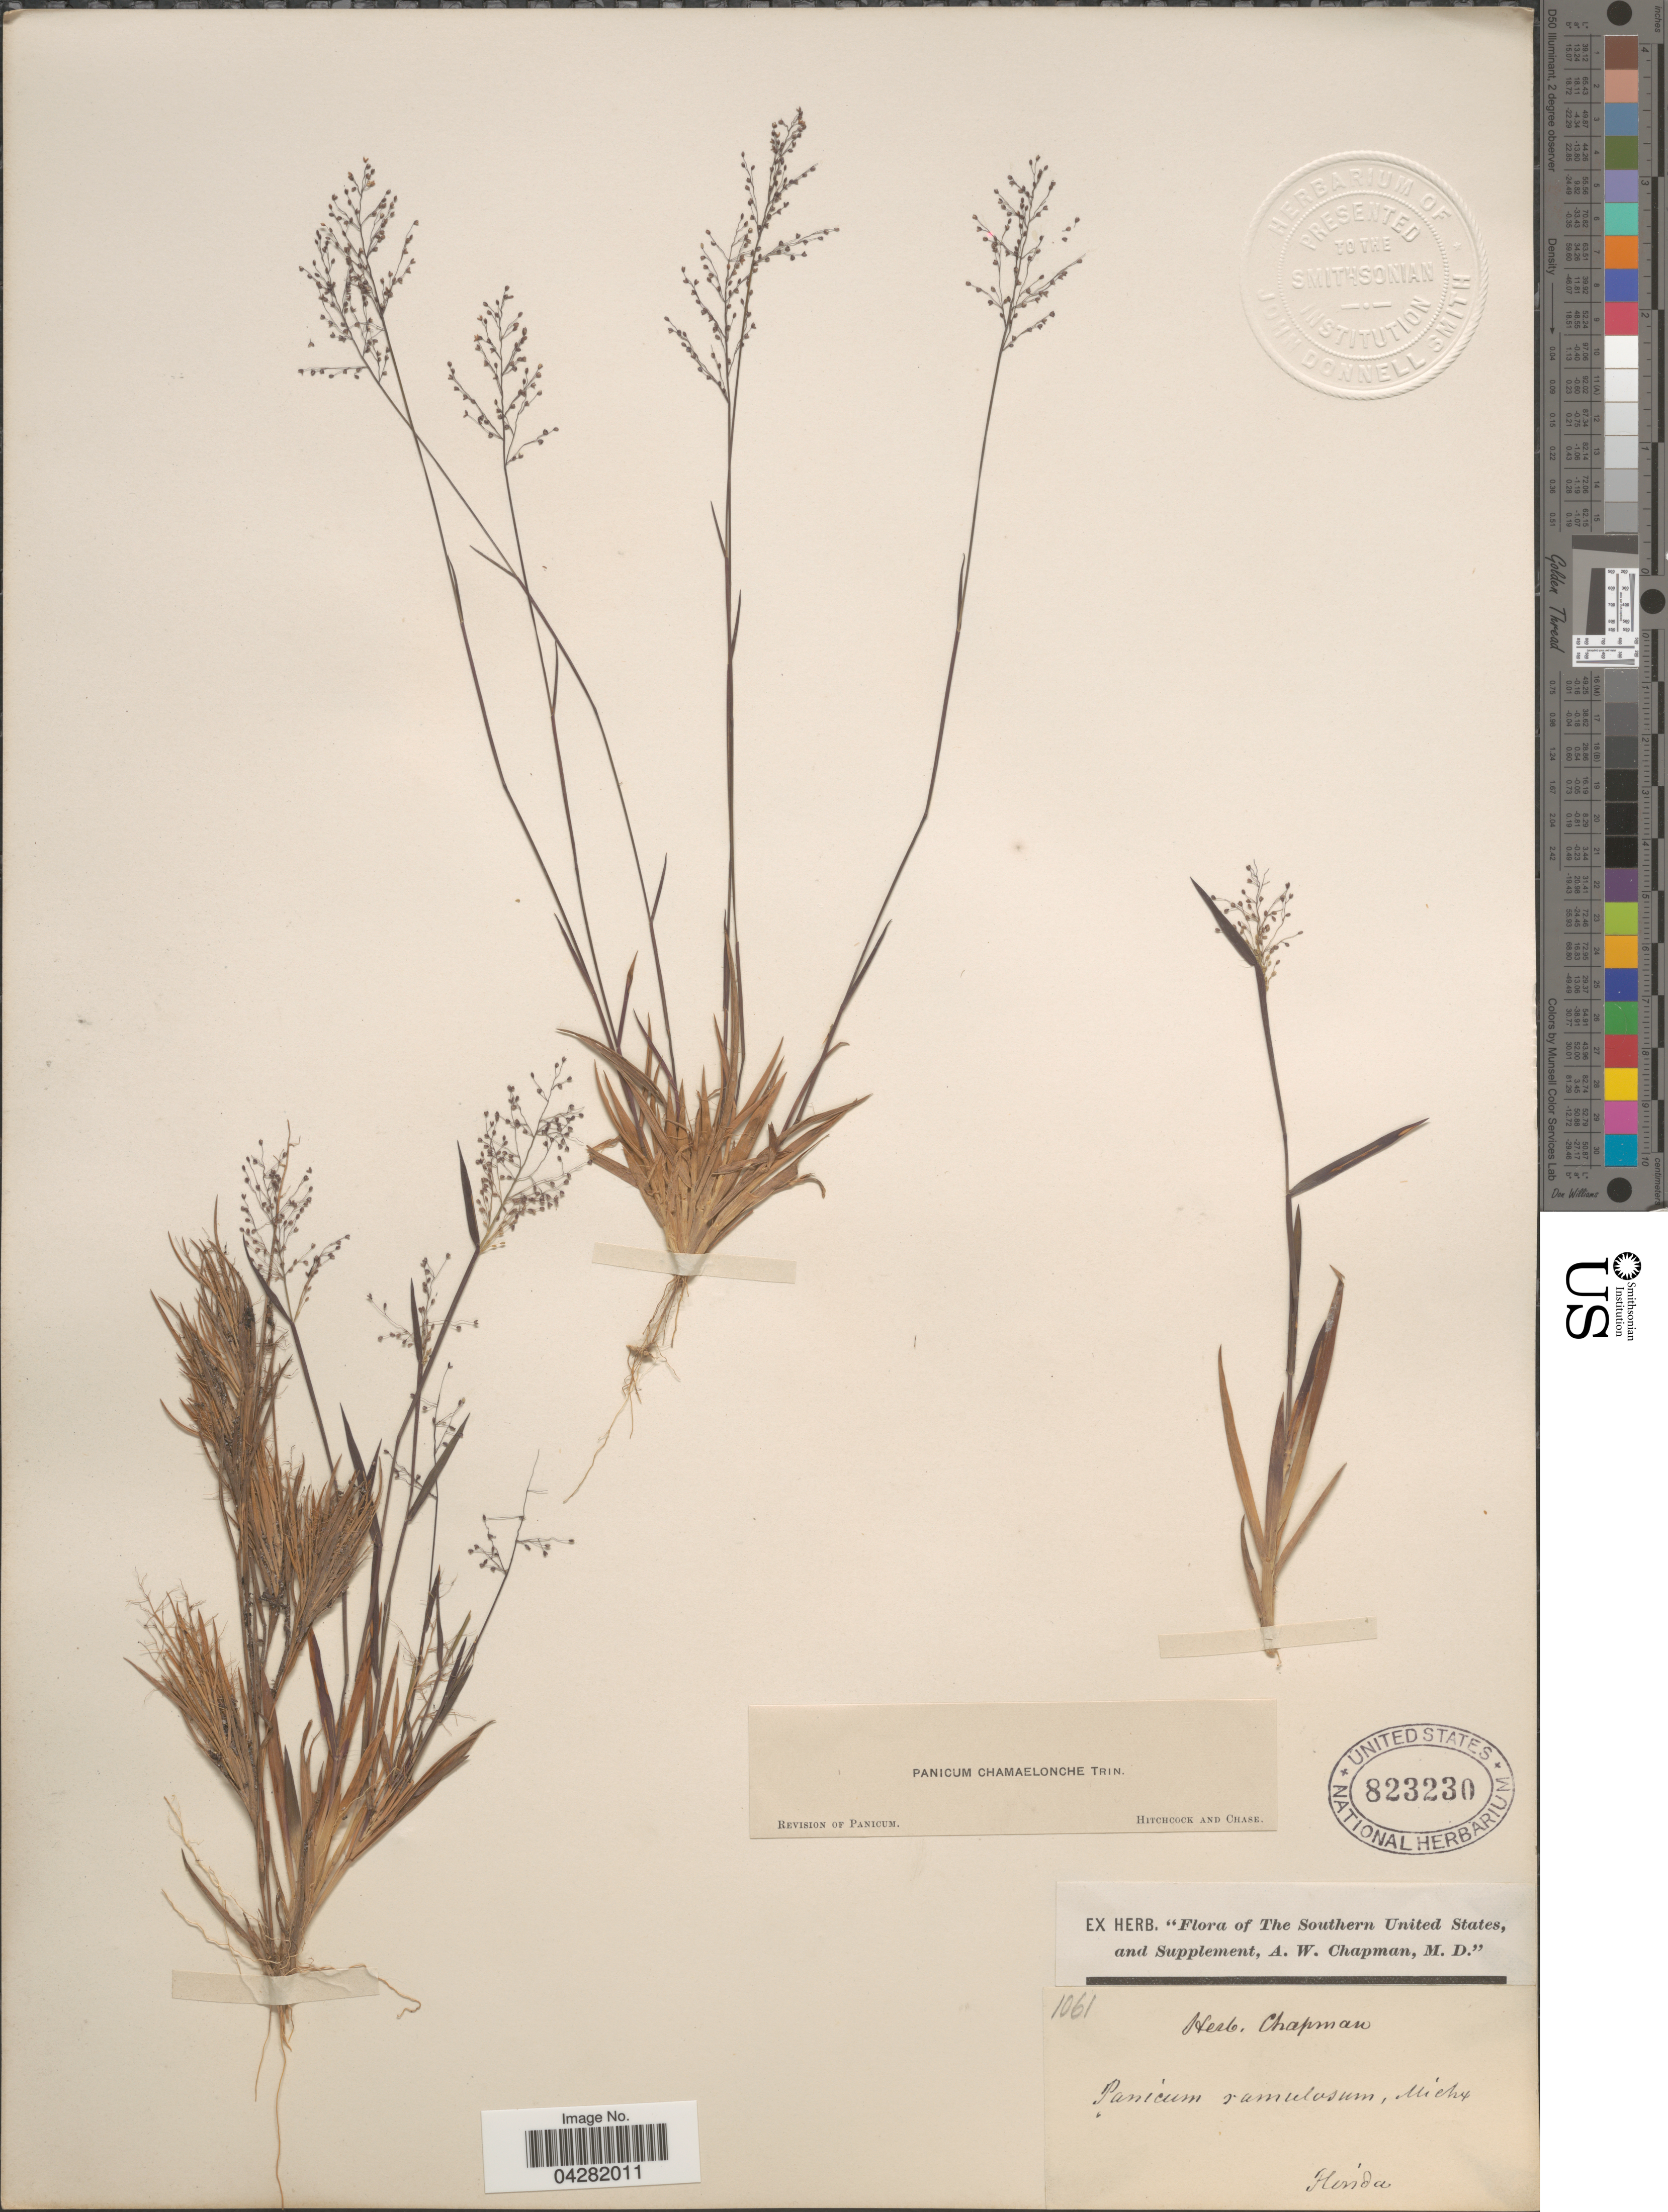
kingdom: Plantae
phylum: Tracheophyta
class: Liliopsida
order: Poales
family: Poaceae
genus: Dichanthelium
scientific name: Dichanthelium ensifolium var. ensifolium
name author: (Baldwin ex Elliot) Gould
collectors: ex herb. A.W. Chapman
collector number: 1061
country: United States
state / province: Florida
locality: The Southern United States.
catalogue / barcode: US 823230